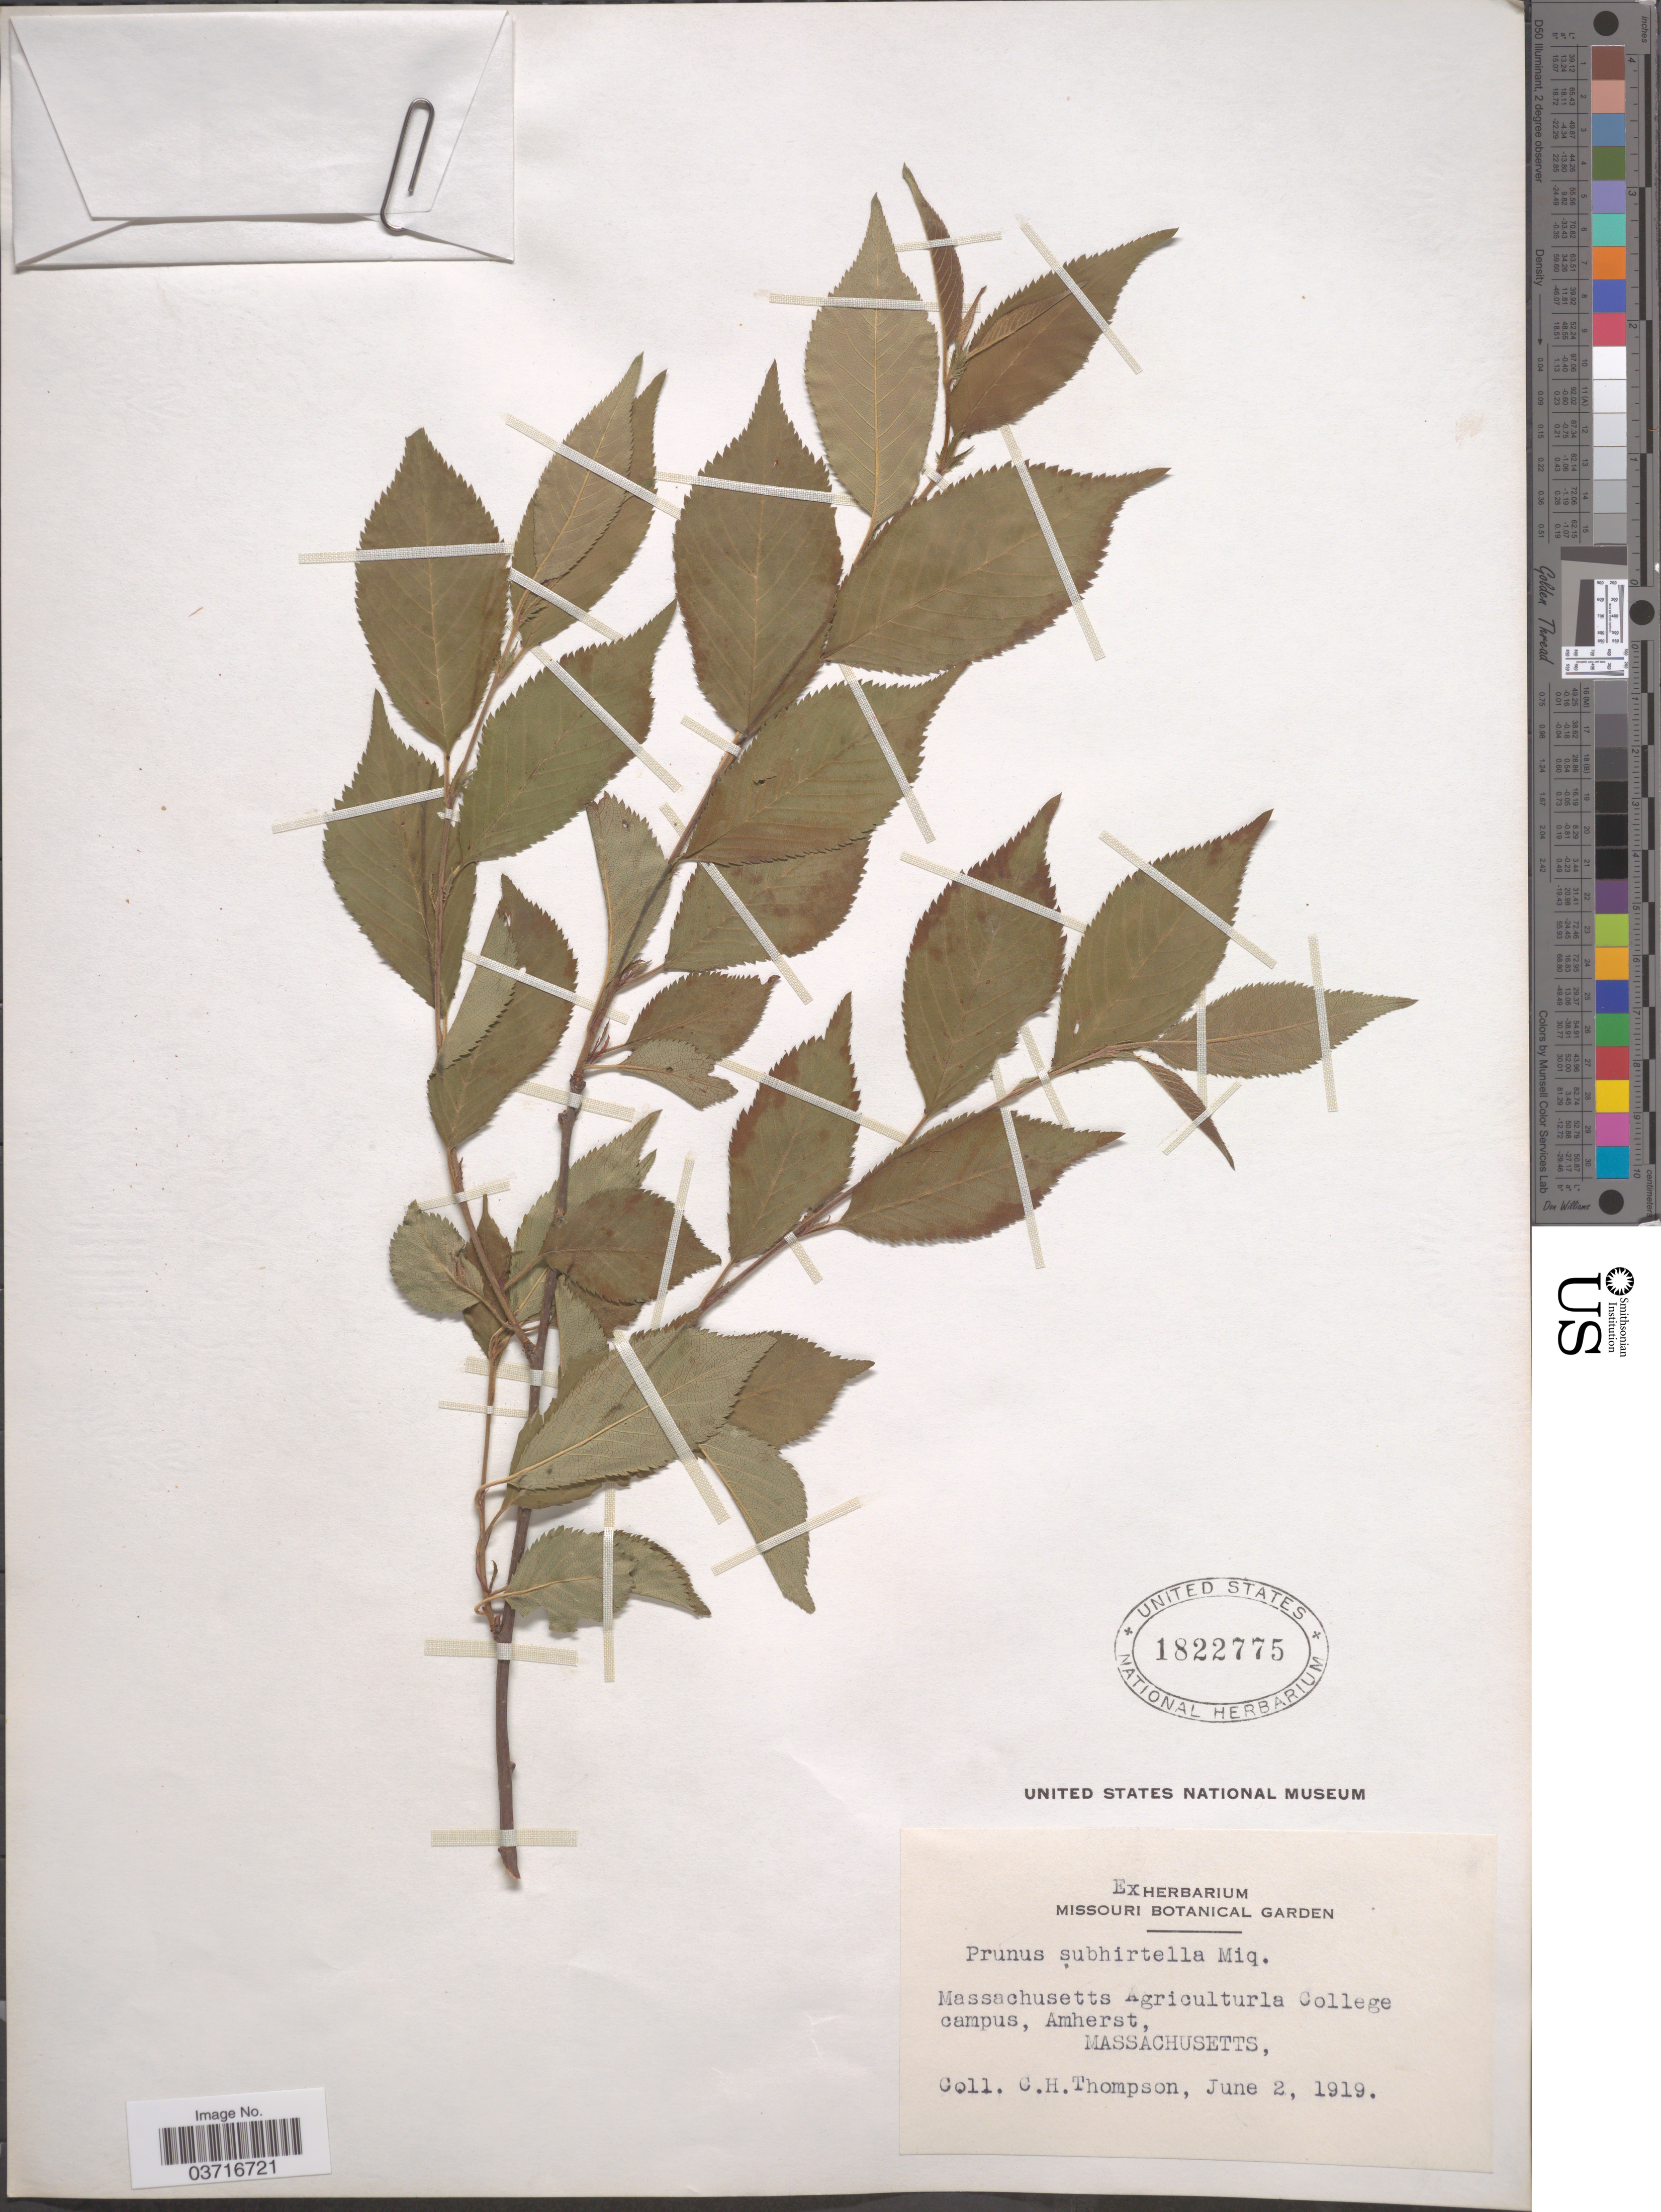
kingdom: Plantae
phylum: Tracheophyta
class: Magnoliopsida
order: Rosales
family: Rosaceae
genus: Prunus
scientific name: Prunus sp.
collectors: C. H. Thompson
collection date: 1919-06-02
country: United States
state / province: Massachusetts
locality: Massachusetts Agriculturla College campus, Amherst.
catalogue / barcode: US 1822775